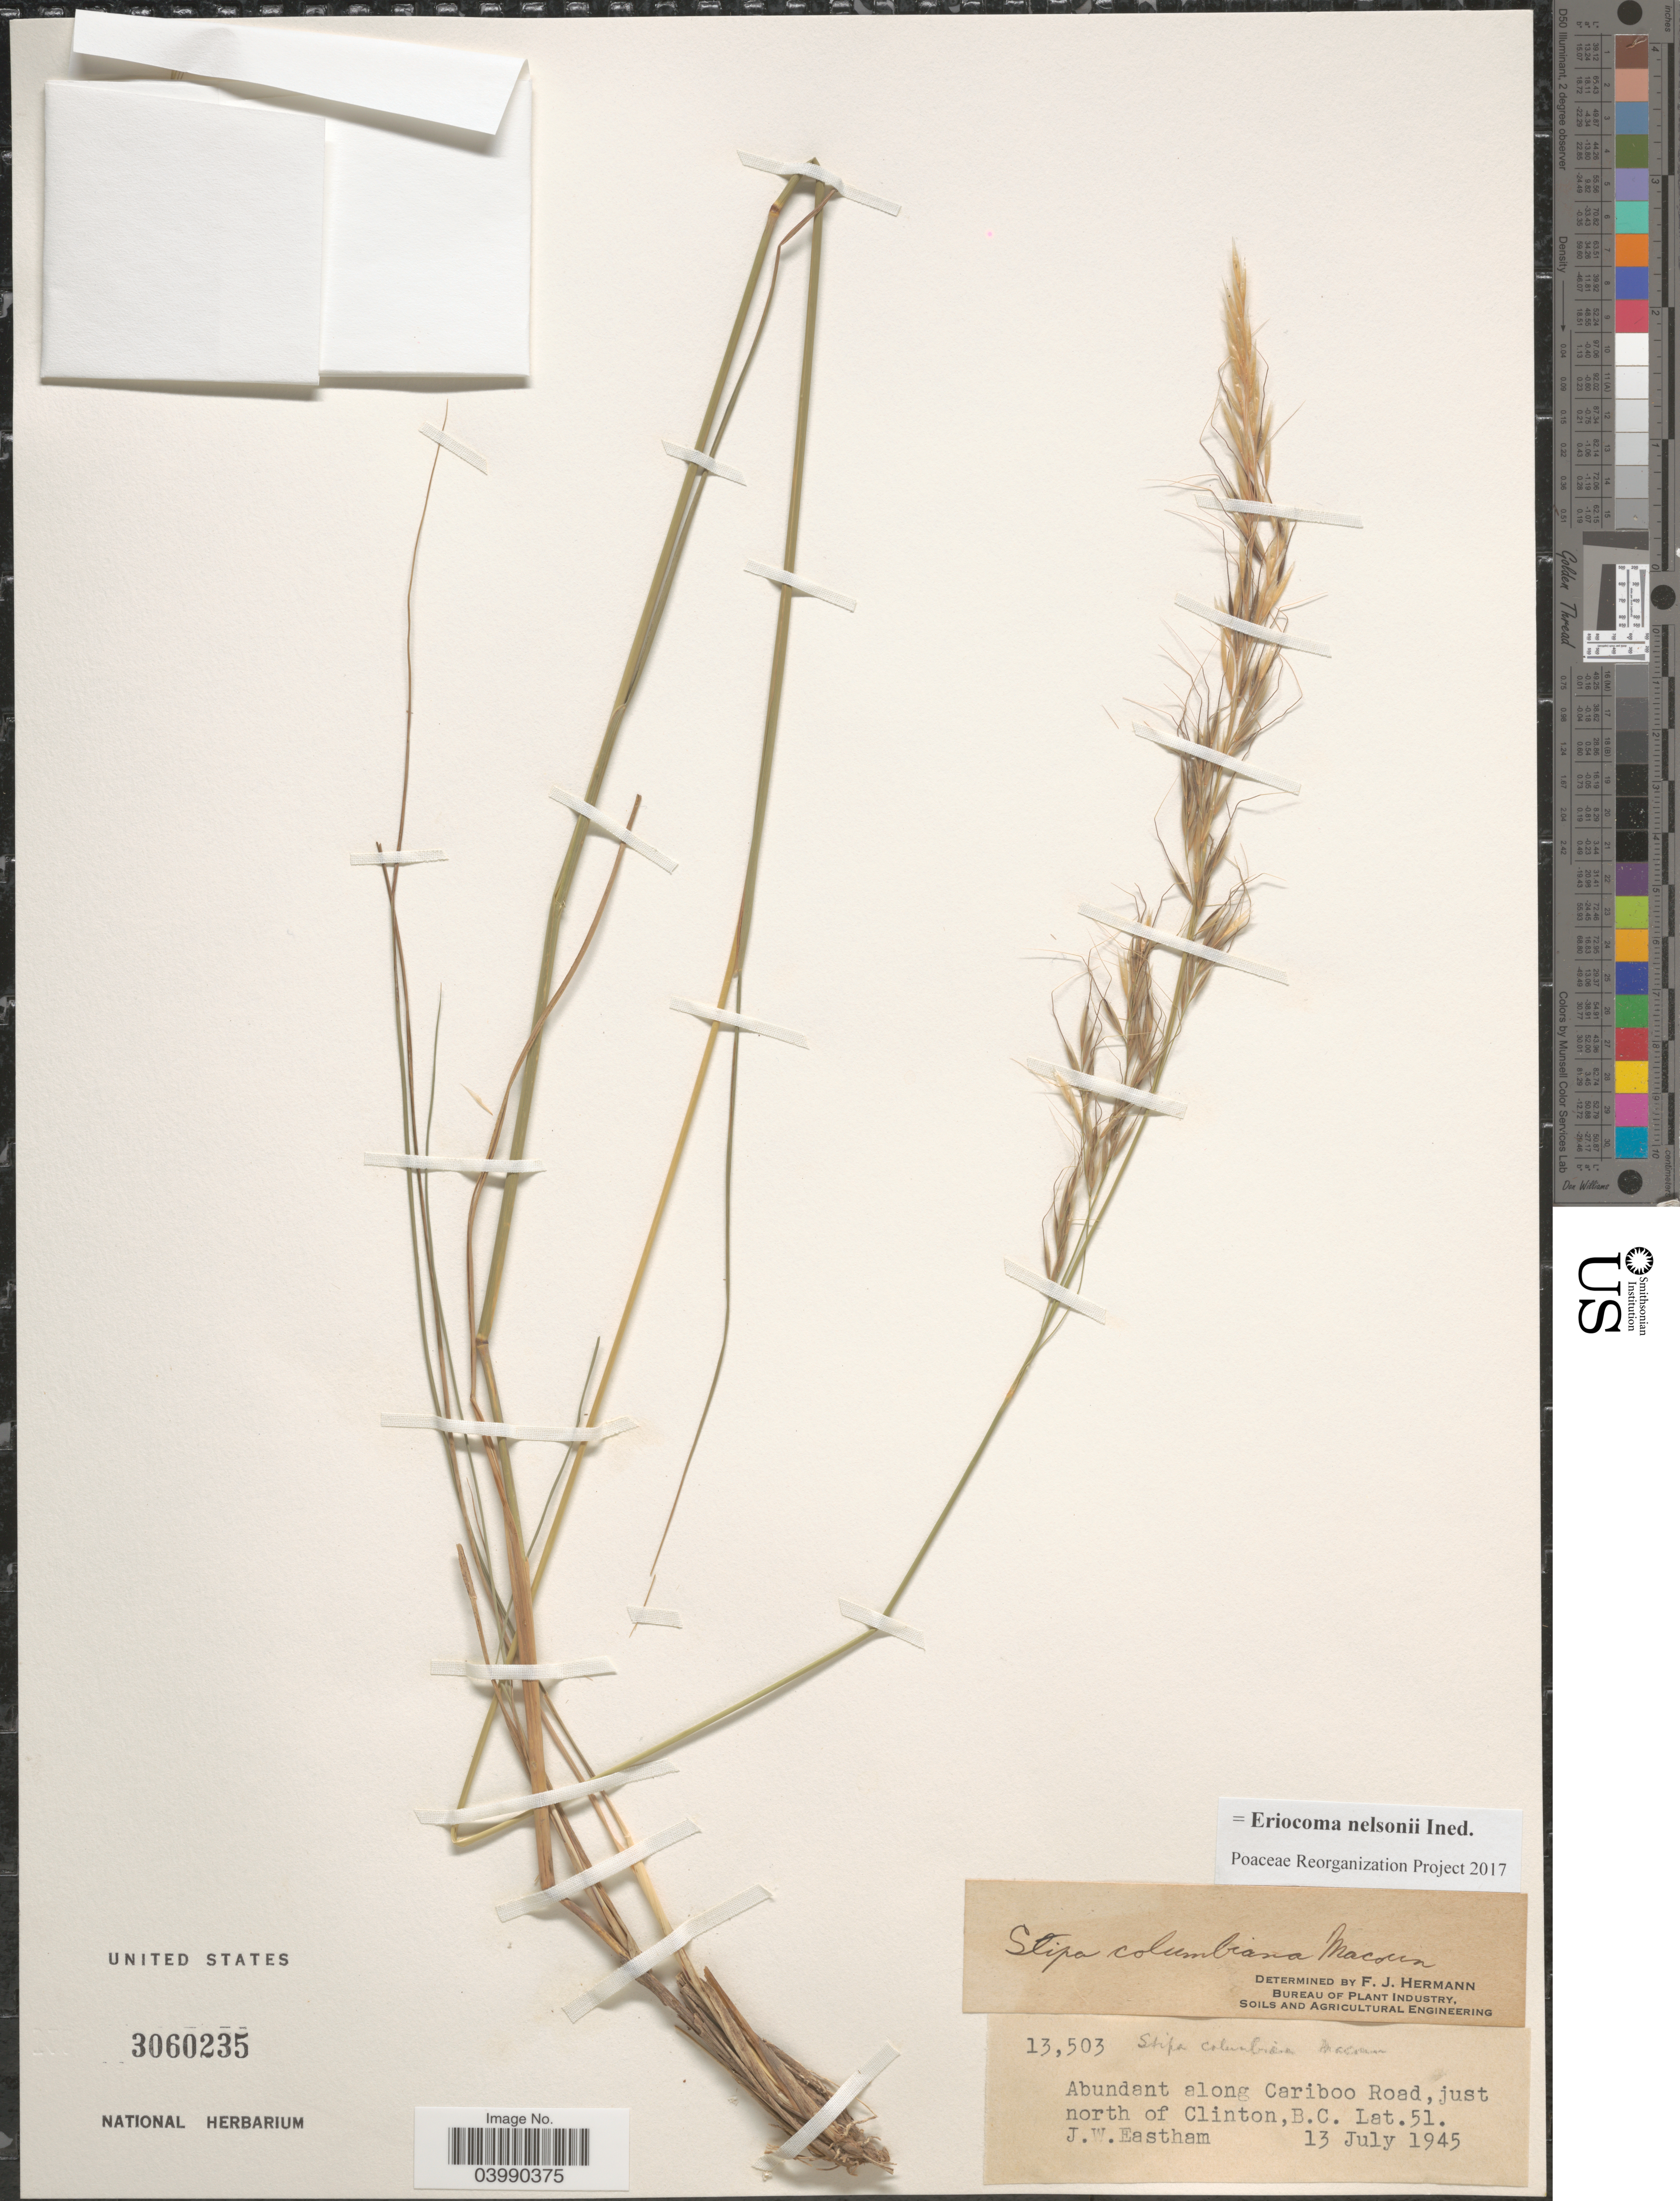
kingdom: Plantae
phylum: Tracheophyta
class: Liliopsida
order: Poales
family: Poaceae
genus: Eriocoma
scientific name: Eriocoma nelsonii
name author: (Scribn.) Romasch.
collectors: J. Eastham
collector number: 13503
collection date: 1945-07-13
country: Canada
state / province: British Columbia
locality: Along Cariboo Road, just north of Clinton.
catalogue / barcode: US 3060235